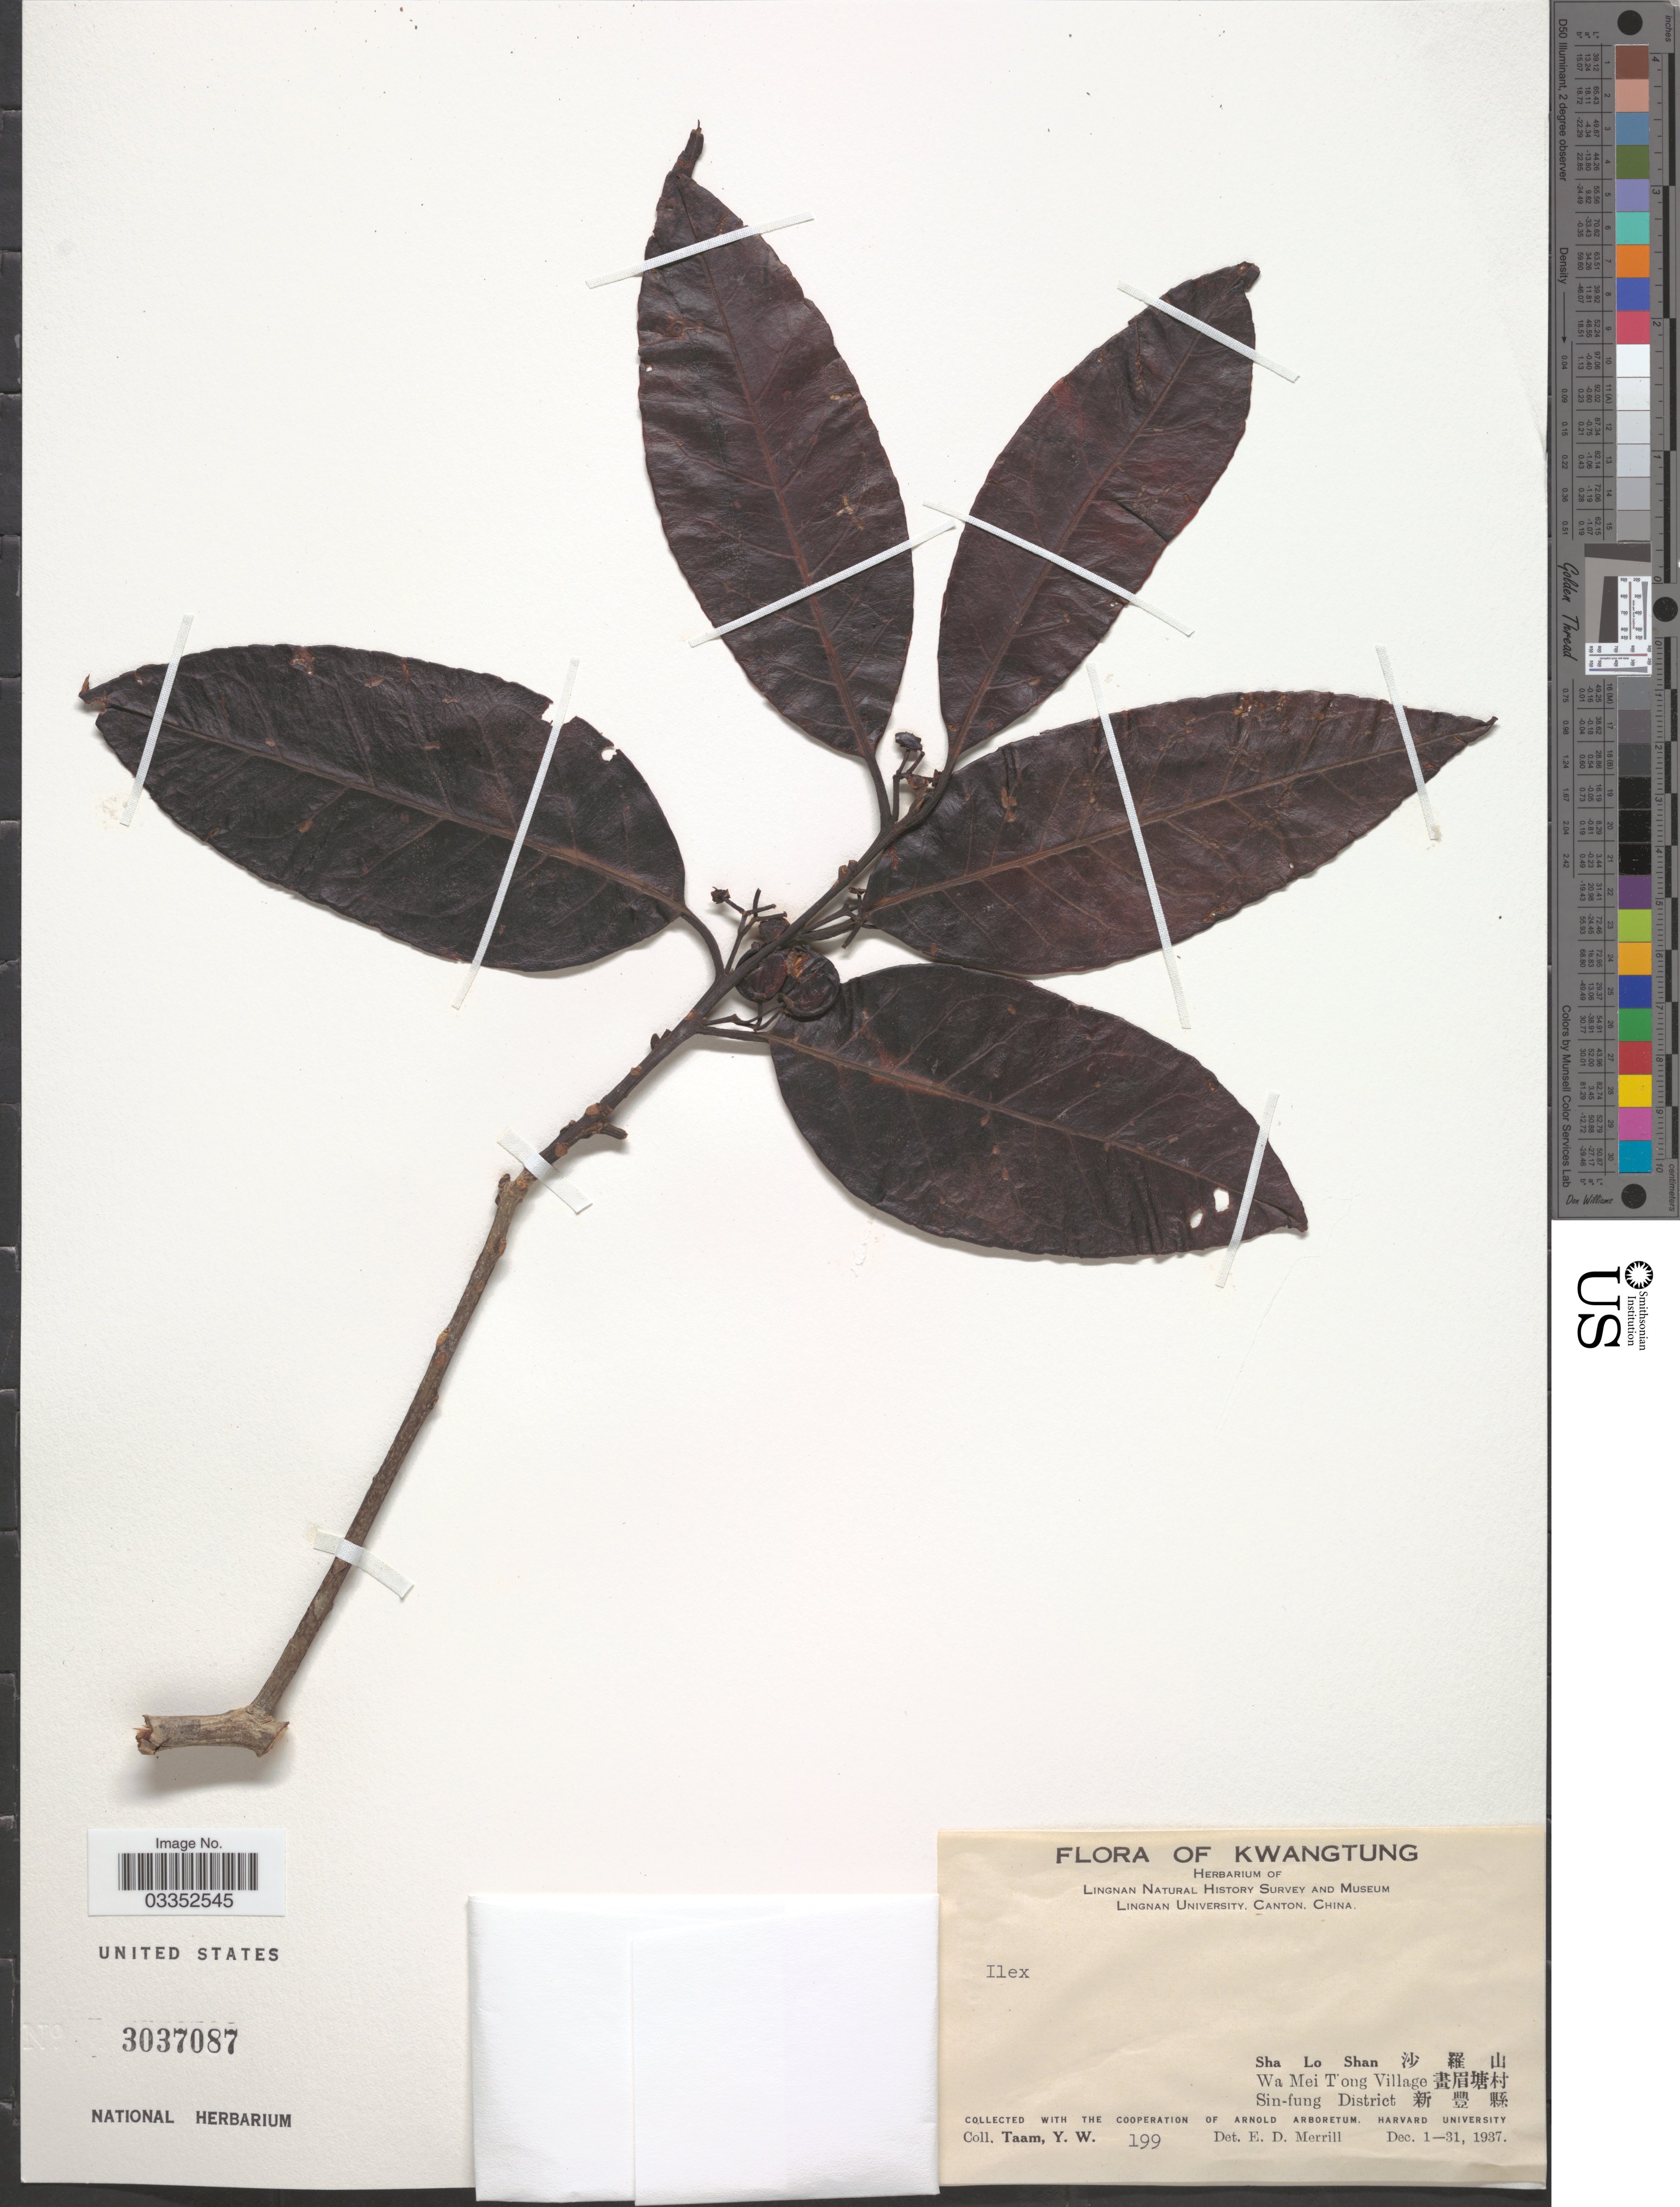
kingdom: Plantae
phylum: Tracheophyta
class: Magnoliopsida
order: Aquifoliales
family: Aquifoliaceae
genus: Ilex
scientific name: Ilex sp.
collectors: Y. W. Taam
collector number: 199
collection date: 1937-12-01/1937-12-31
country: China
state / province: Guangdong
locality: Kwangtung, Sha Lo Shan X, Wa Mei T'ong Village X, Sin-fung District X.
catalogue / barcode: US 3037087